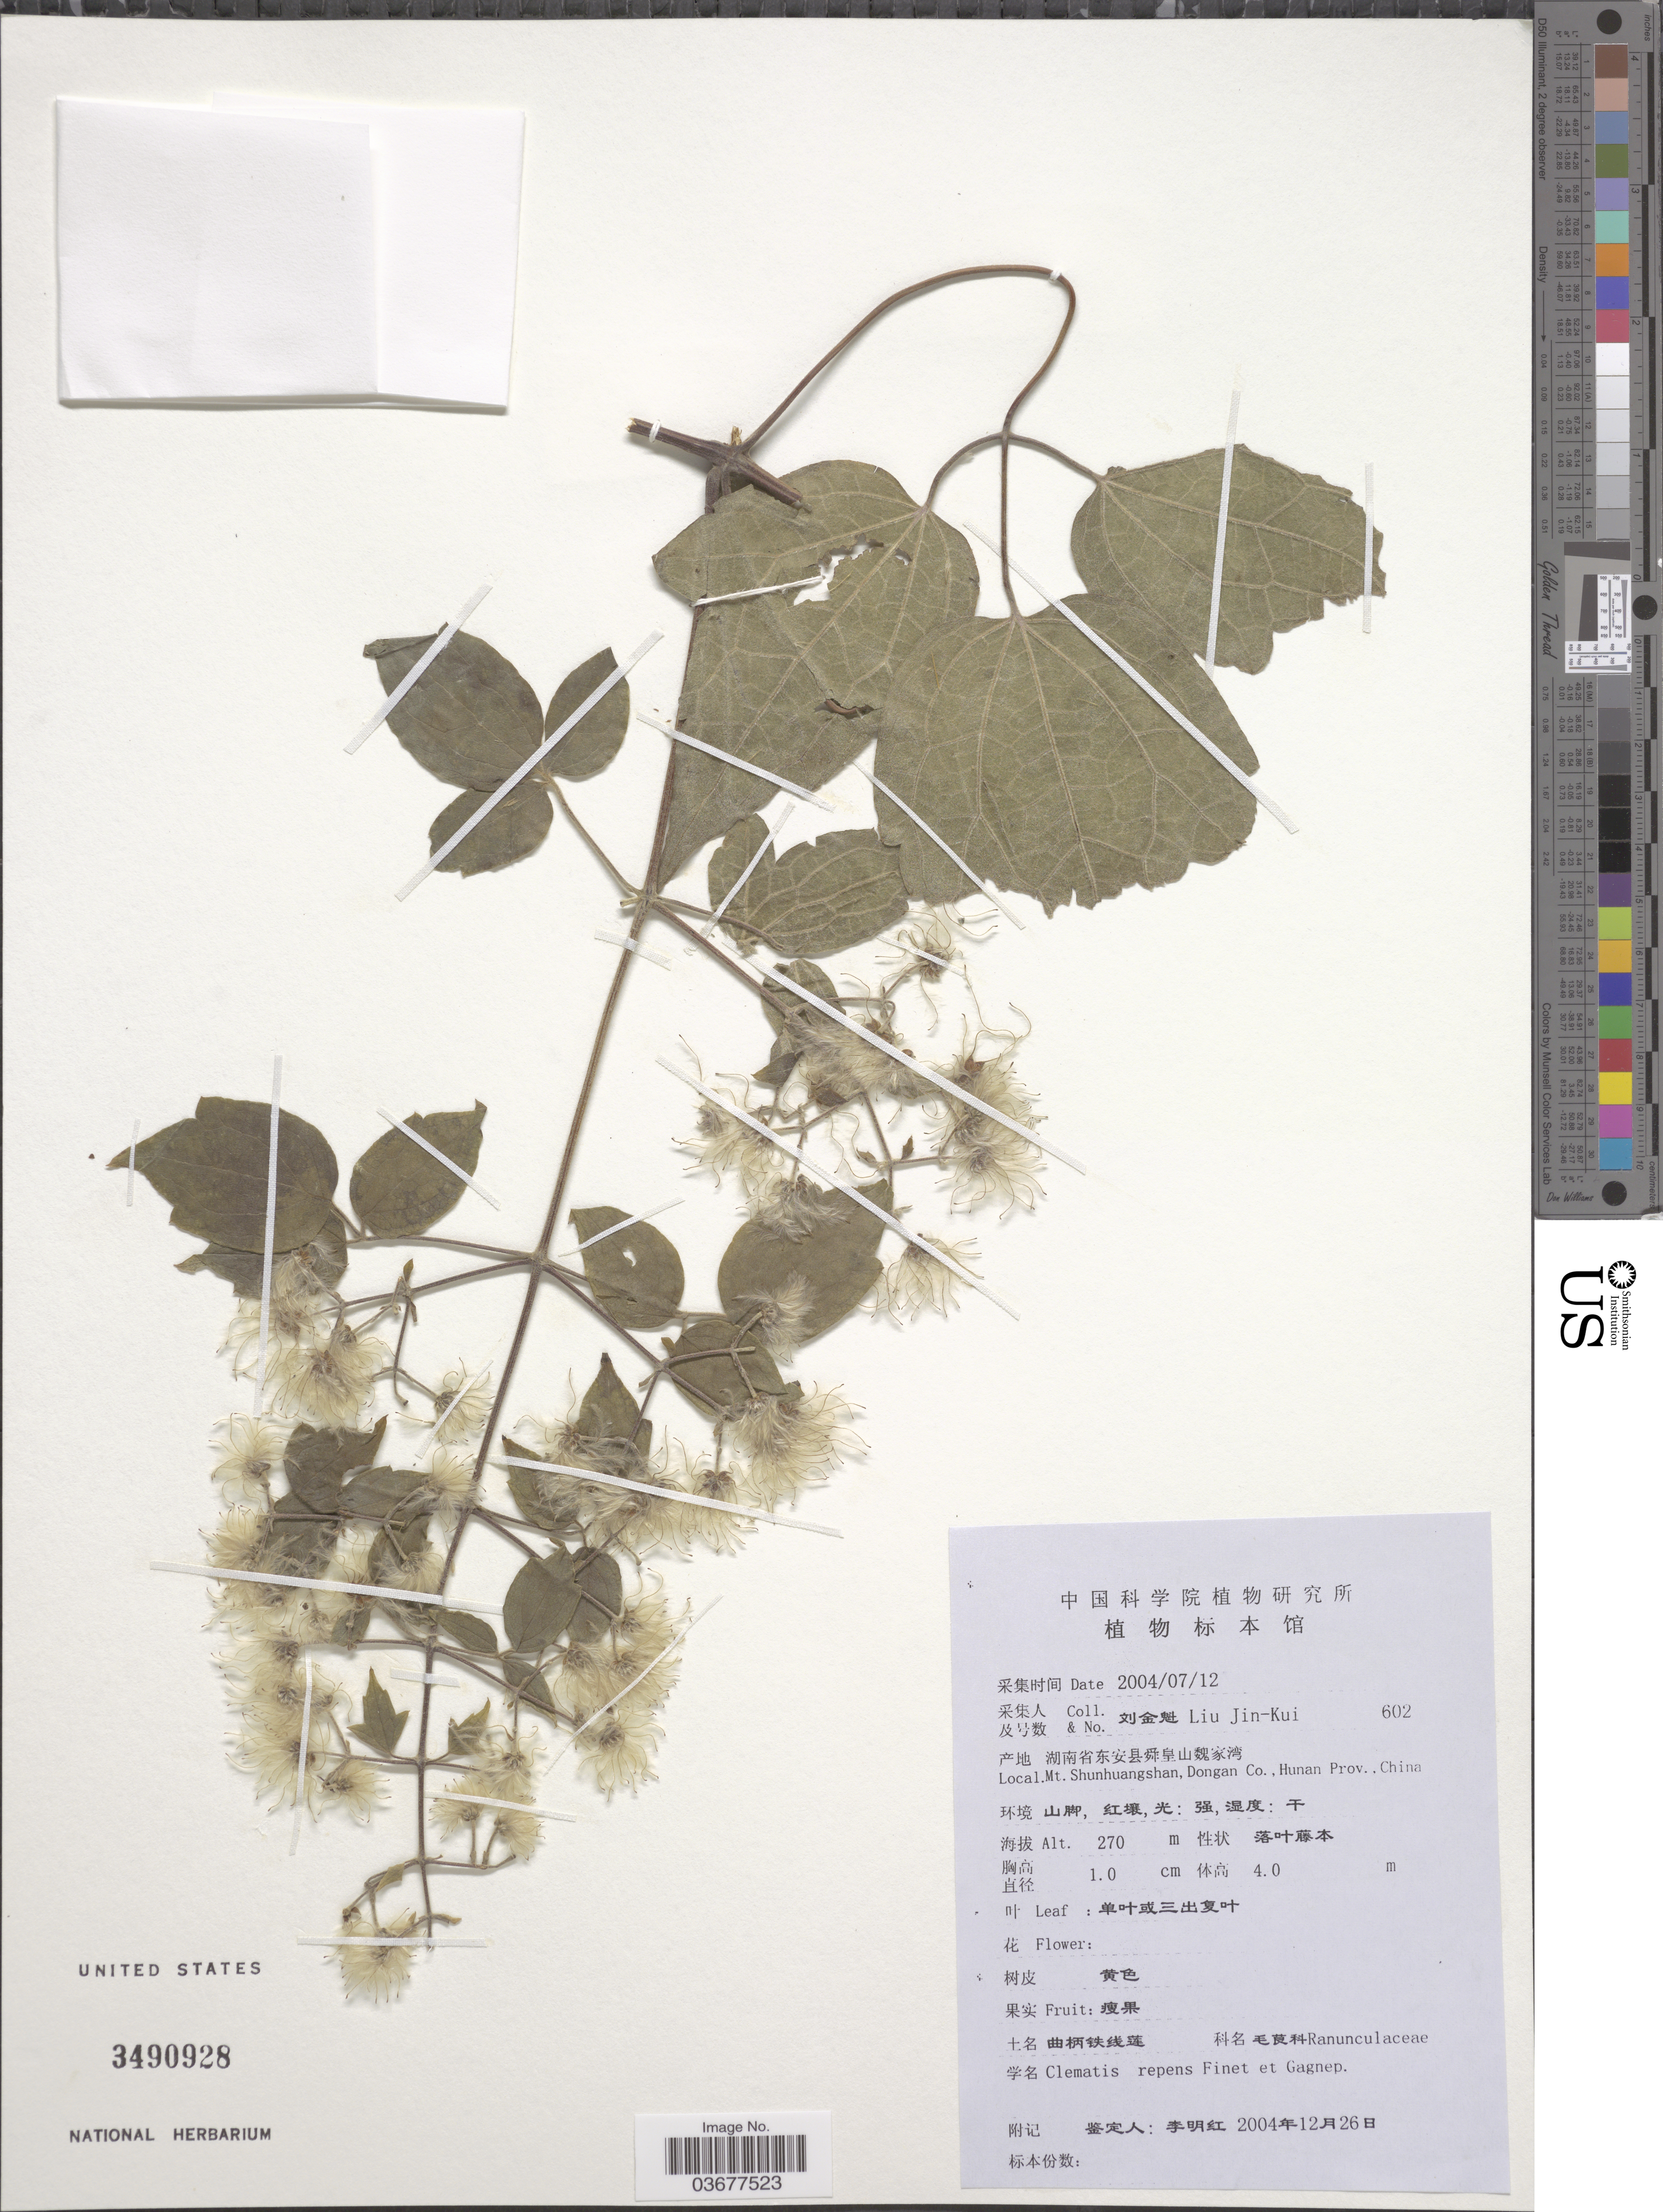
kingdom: Plantae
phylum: Tracheophyta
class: Magnoliopsida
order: Ranunculales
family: Ranunculaceae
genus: Clematis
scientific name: Clematis repens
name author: Finet & Gagnep.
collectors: Liu Jin-Kui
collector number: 602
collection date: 2004-07-12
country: China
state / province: Hunan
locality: Mt. Shunhuangshan, Dongan Co., Hunan Prov.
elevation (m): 270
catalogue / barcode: US 3490928